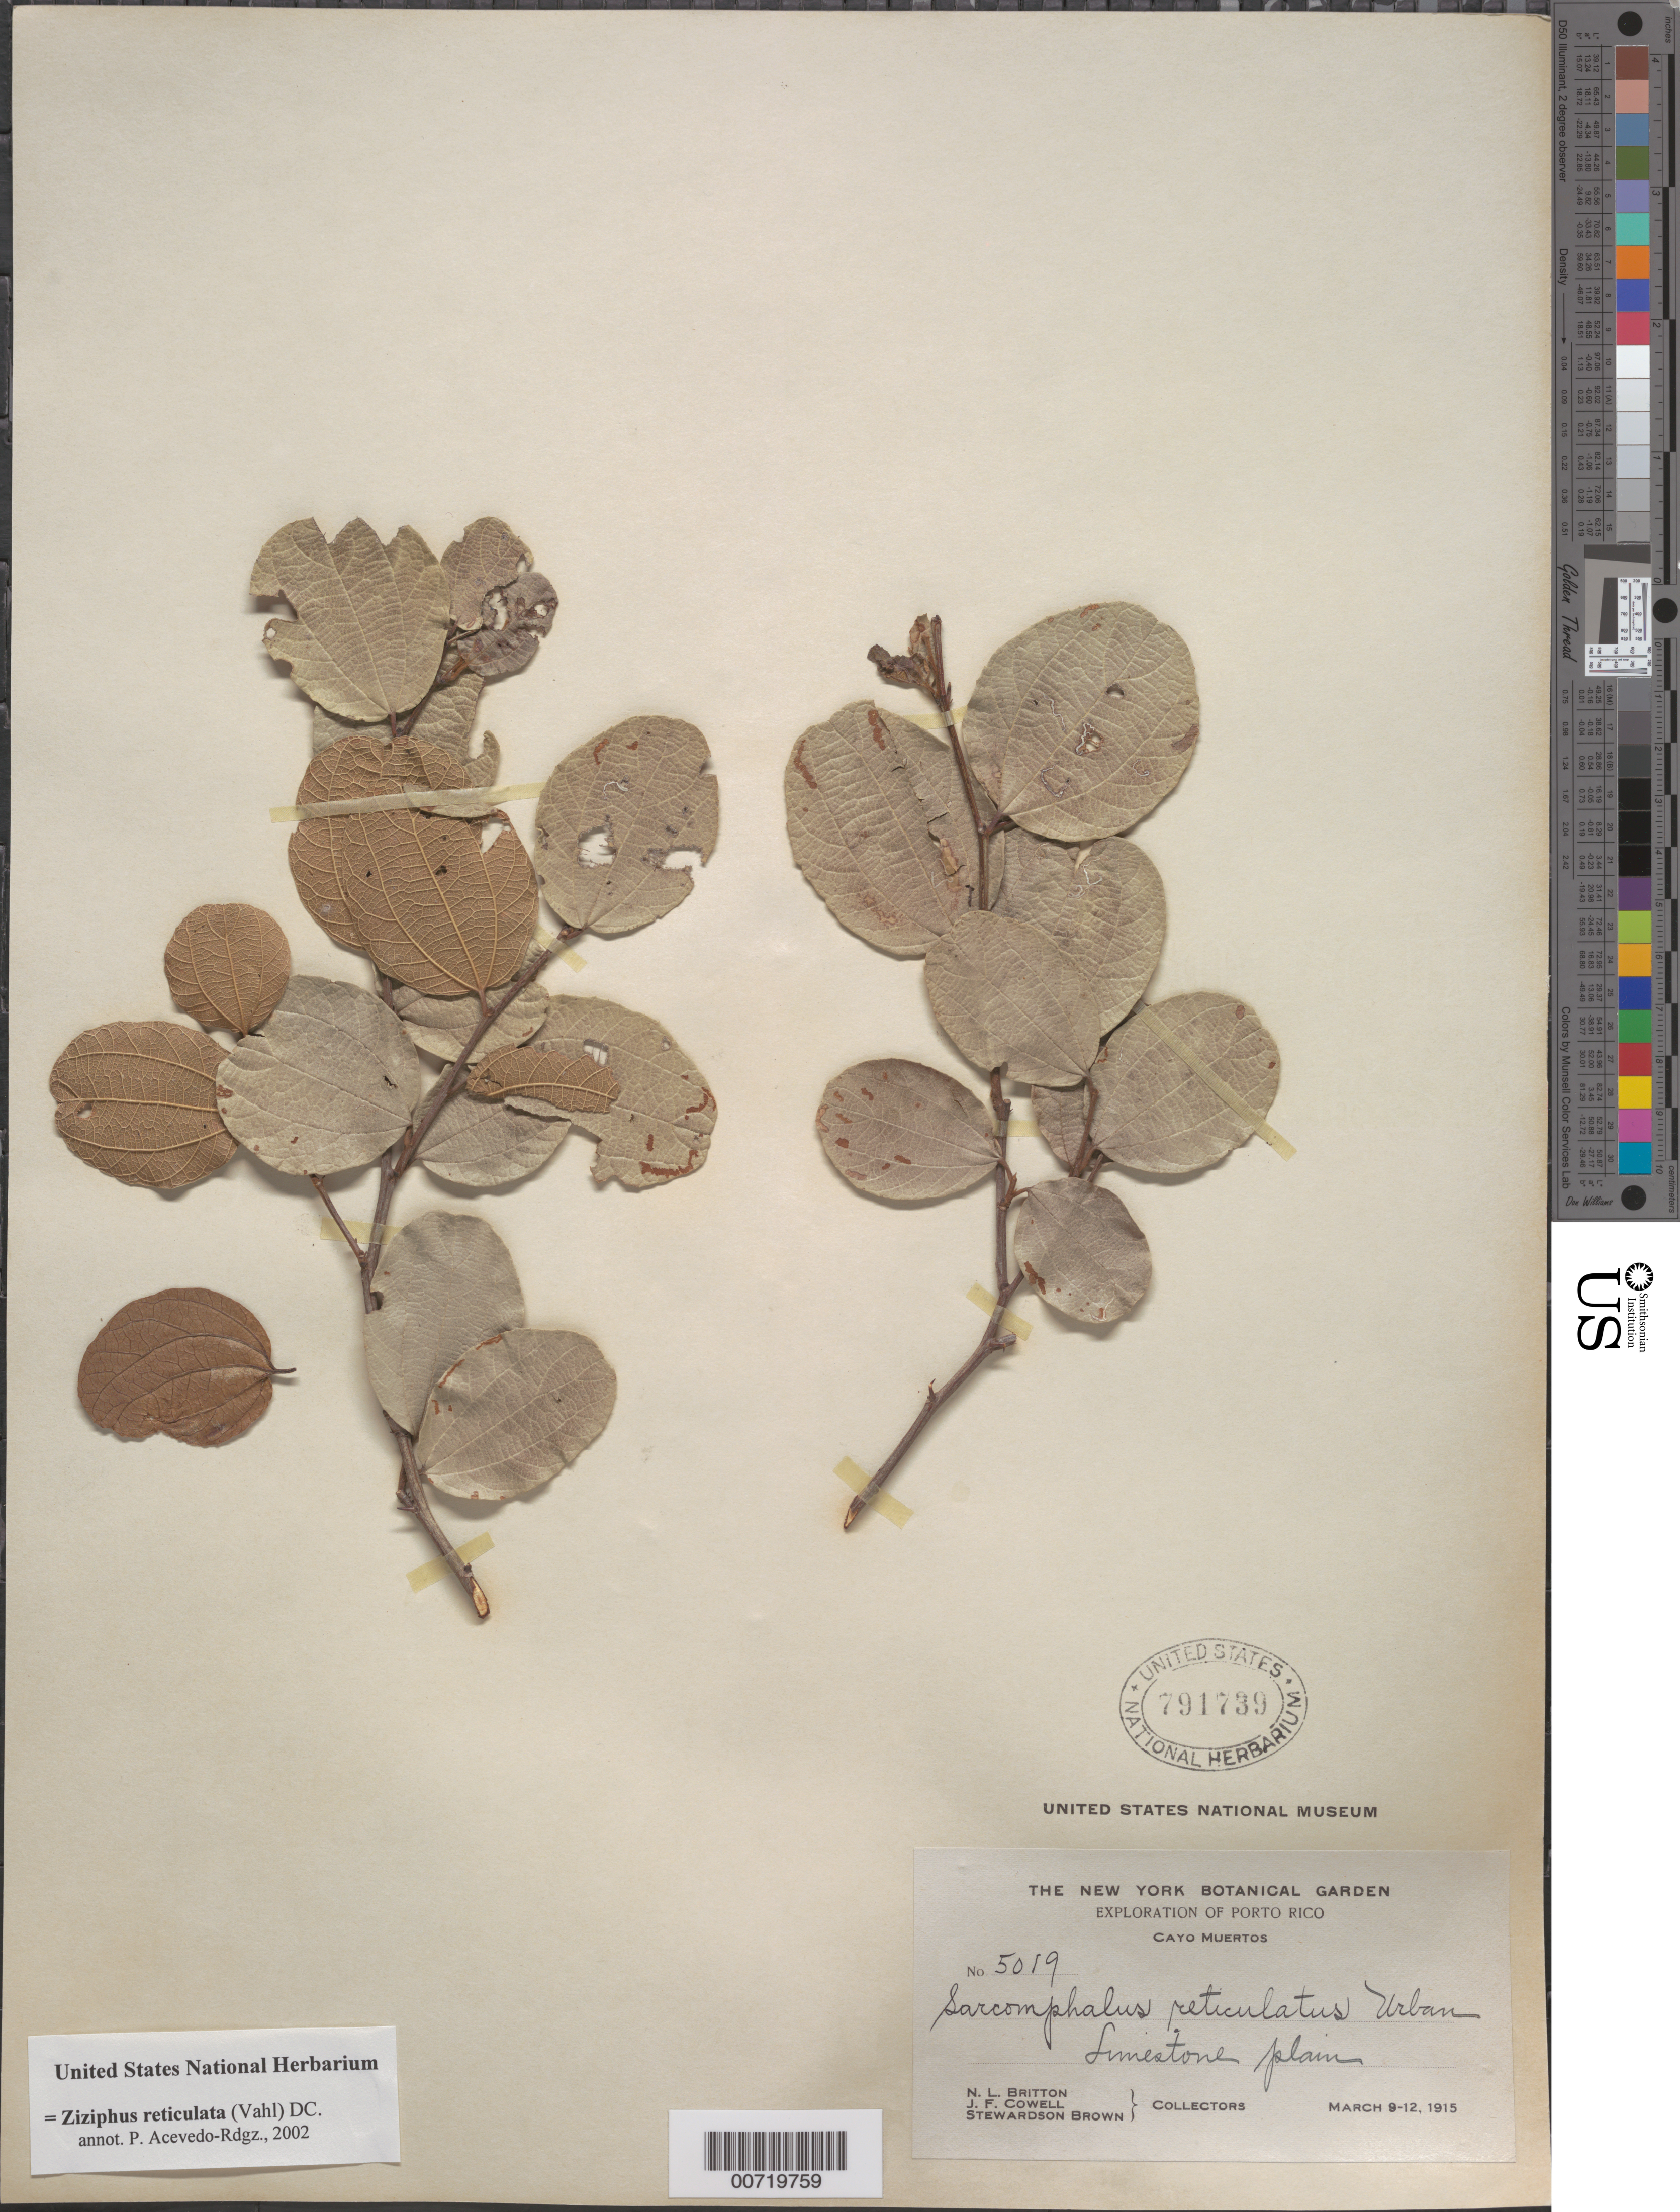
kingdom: Plantae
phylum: Tracheophyta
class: Magnoliopsida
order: Rosales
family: Rhamnaceae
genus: Sarcomphalus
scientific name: Sarcomphalus reticulatus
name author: (Vahl) Urb.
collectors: N. Britton, J. F. Cowell & S. Brown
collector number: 5019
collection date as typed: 09 Mar 1915 to 12 Mar 1915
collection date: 1915-03-09/1915-03-12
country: Puerto Rico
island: Caja de Muerto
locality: Cayo Muertos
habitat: Limestone plain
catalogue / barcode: US 791739